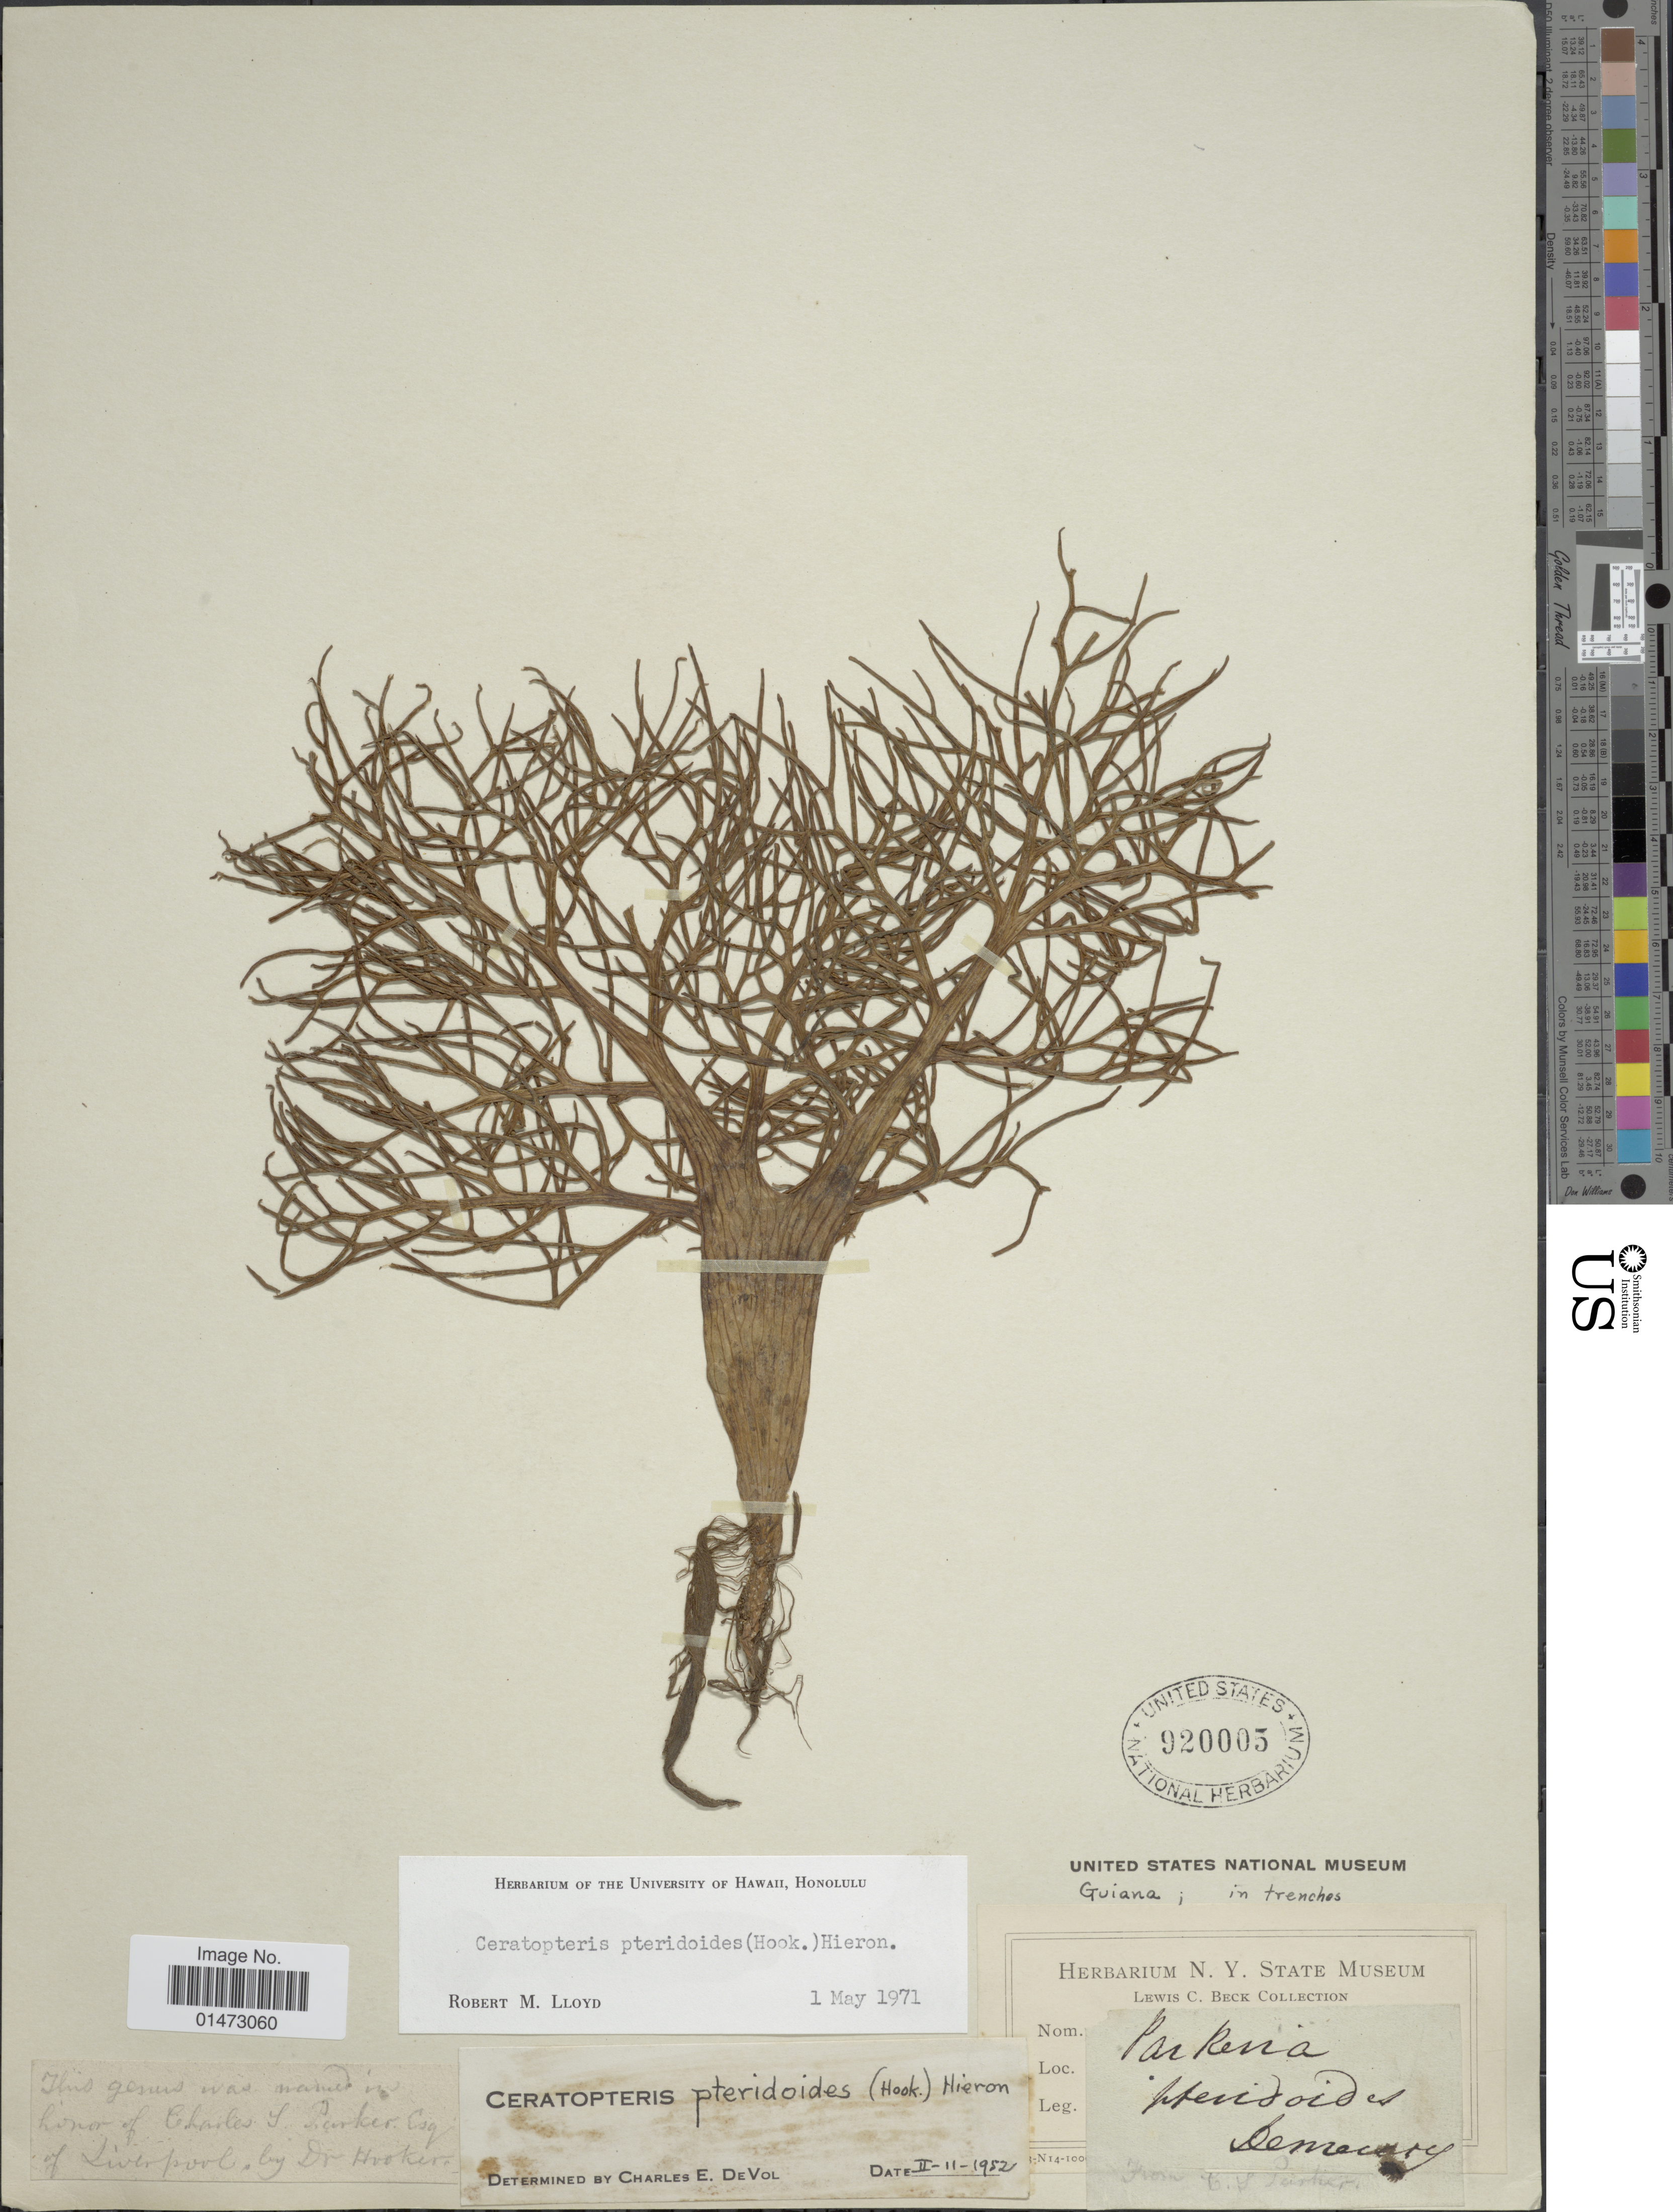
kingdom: Plantae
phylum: Tracheophyta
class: Polypodiopsida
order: Polypodiales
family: Pteridaceae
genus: Ceratopteris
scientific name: Ceratopteris pteridioides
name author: (Hook.) Hieron.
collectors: L. Beck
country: Guyana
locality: Guiana i in trenches. [interpreted]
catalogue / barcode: US 920005